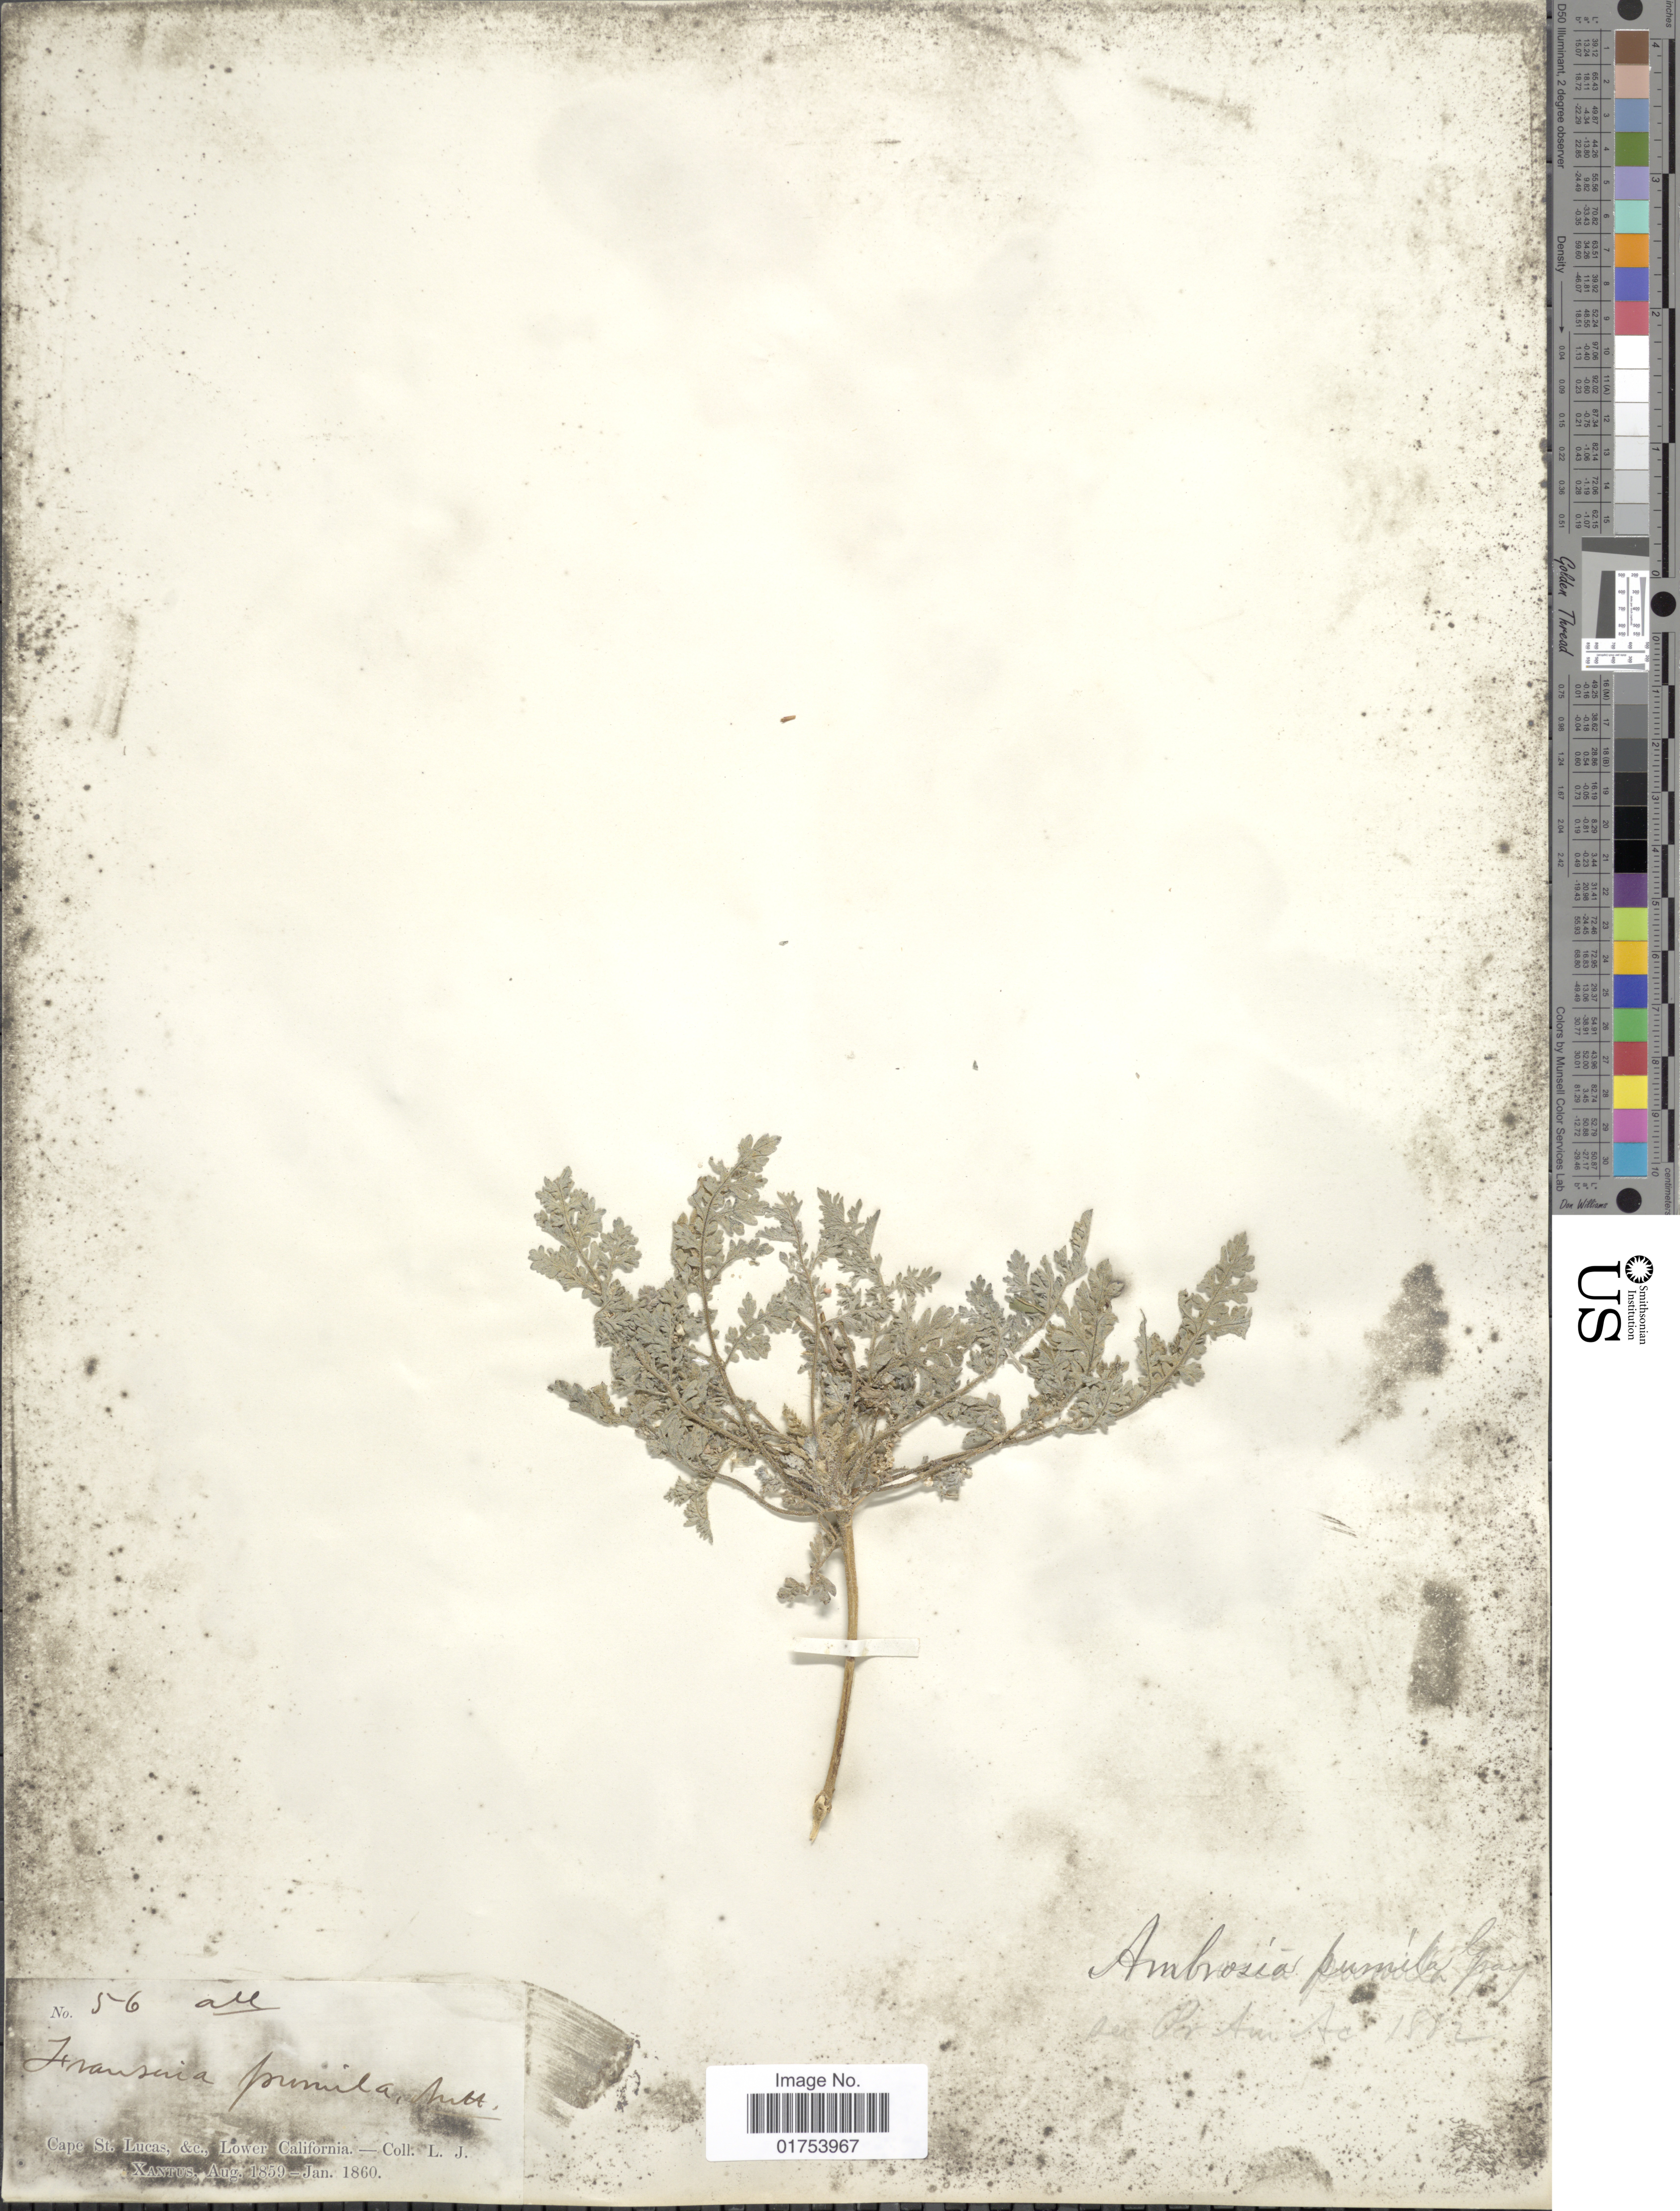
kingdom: Plantae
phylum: Tracheophyta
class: Magnoliopsida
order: Asterales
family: Asteraceae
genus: Ambrosia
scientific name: Ambrosia pumila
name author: Nutt.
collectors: L. J. Xantus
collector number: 56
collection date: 1859-08/1860-01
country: Mexico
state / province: Baja California Sur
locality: Cape St. Lucas & Lower California